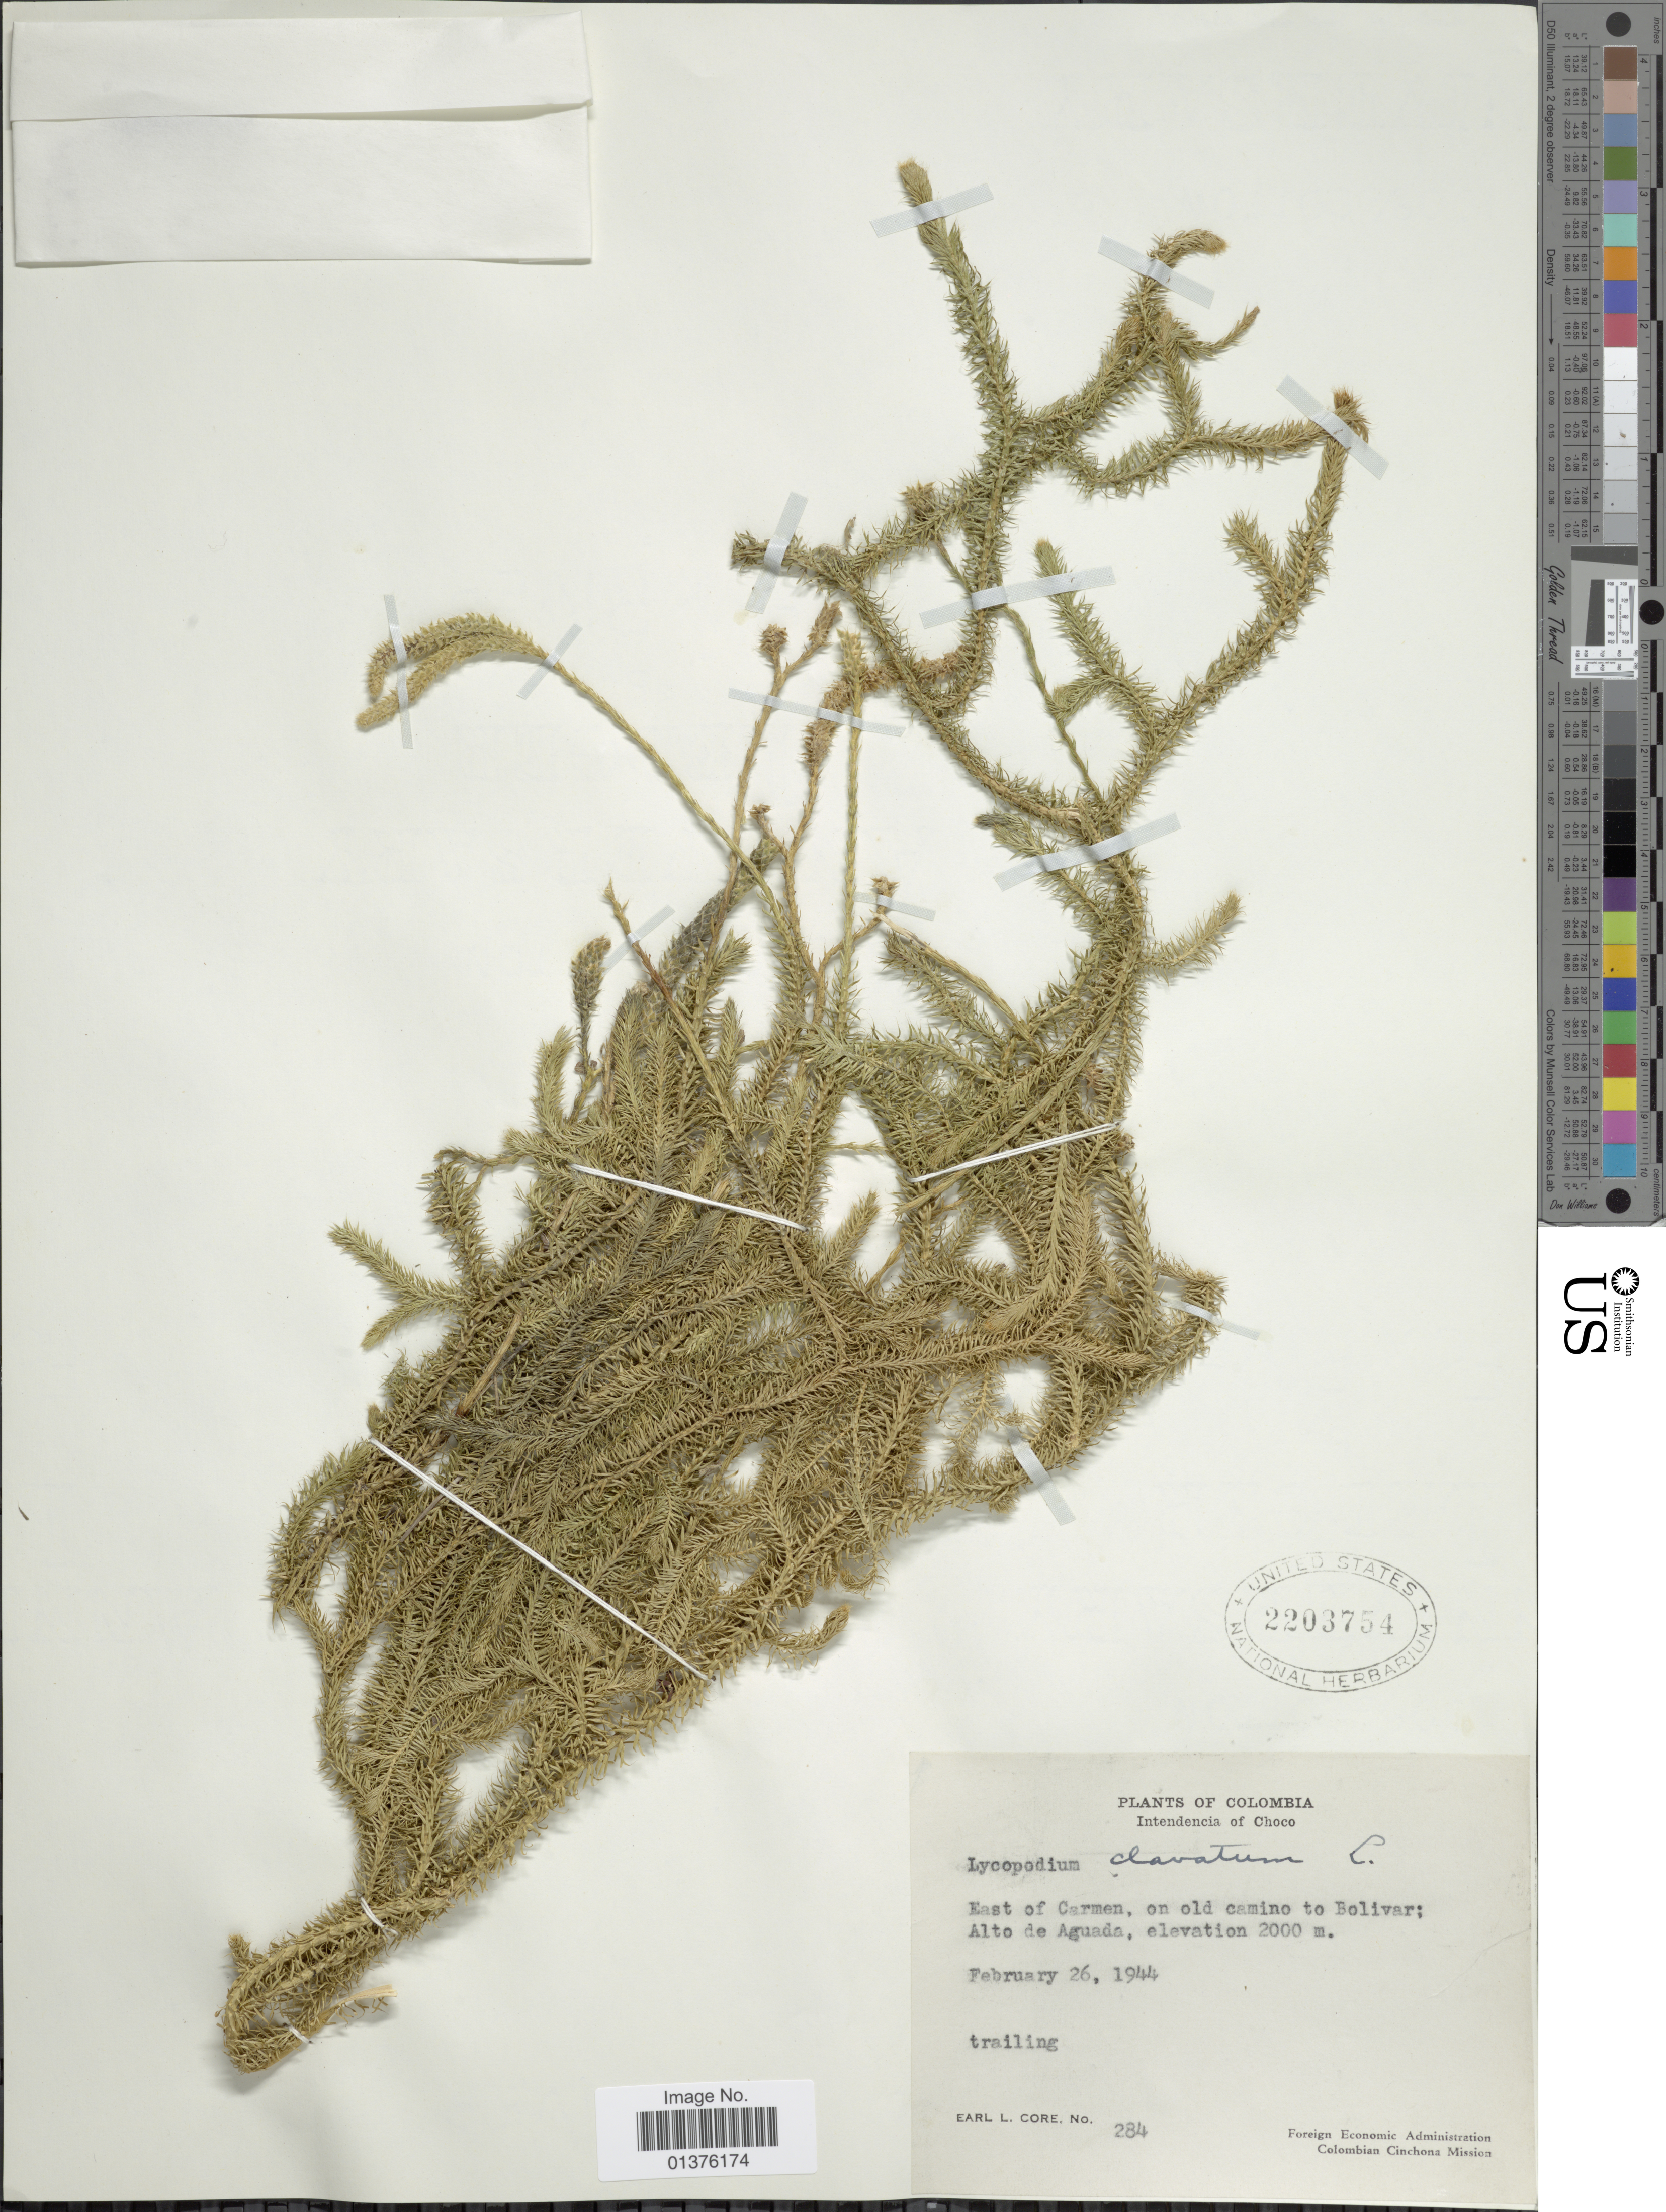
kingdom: Plantae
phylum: Tracheophyta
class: Lycopodiopsida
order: Lycopodiales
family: Lycopodiaceae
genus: Lycopodium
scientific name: Lycopodium clavatum subsp. clavatum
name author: L.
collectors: E. L. Core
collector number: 284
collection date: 1944-02-26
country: Colombia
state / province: Chocó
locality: East of Carmen, on old camino to Bolivar; Alto de Aguada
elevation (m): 2000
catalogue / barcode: US 2203754